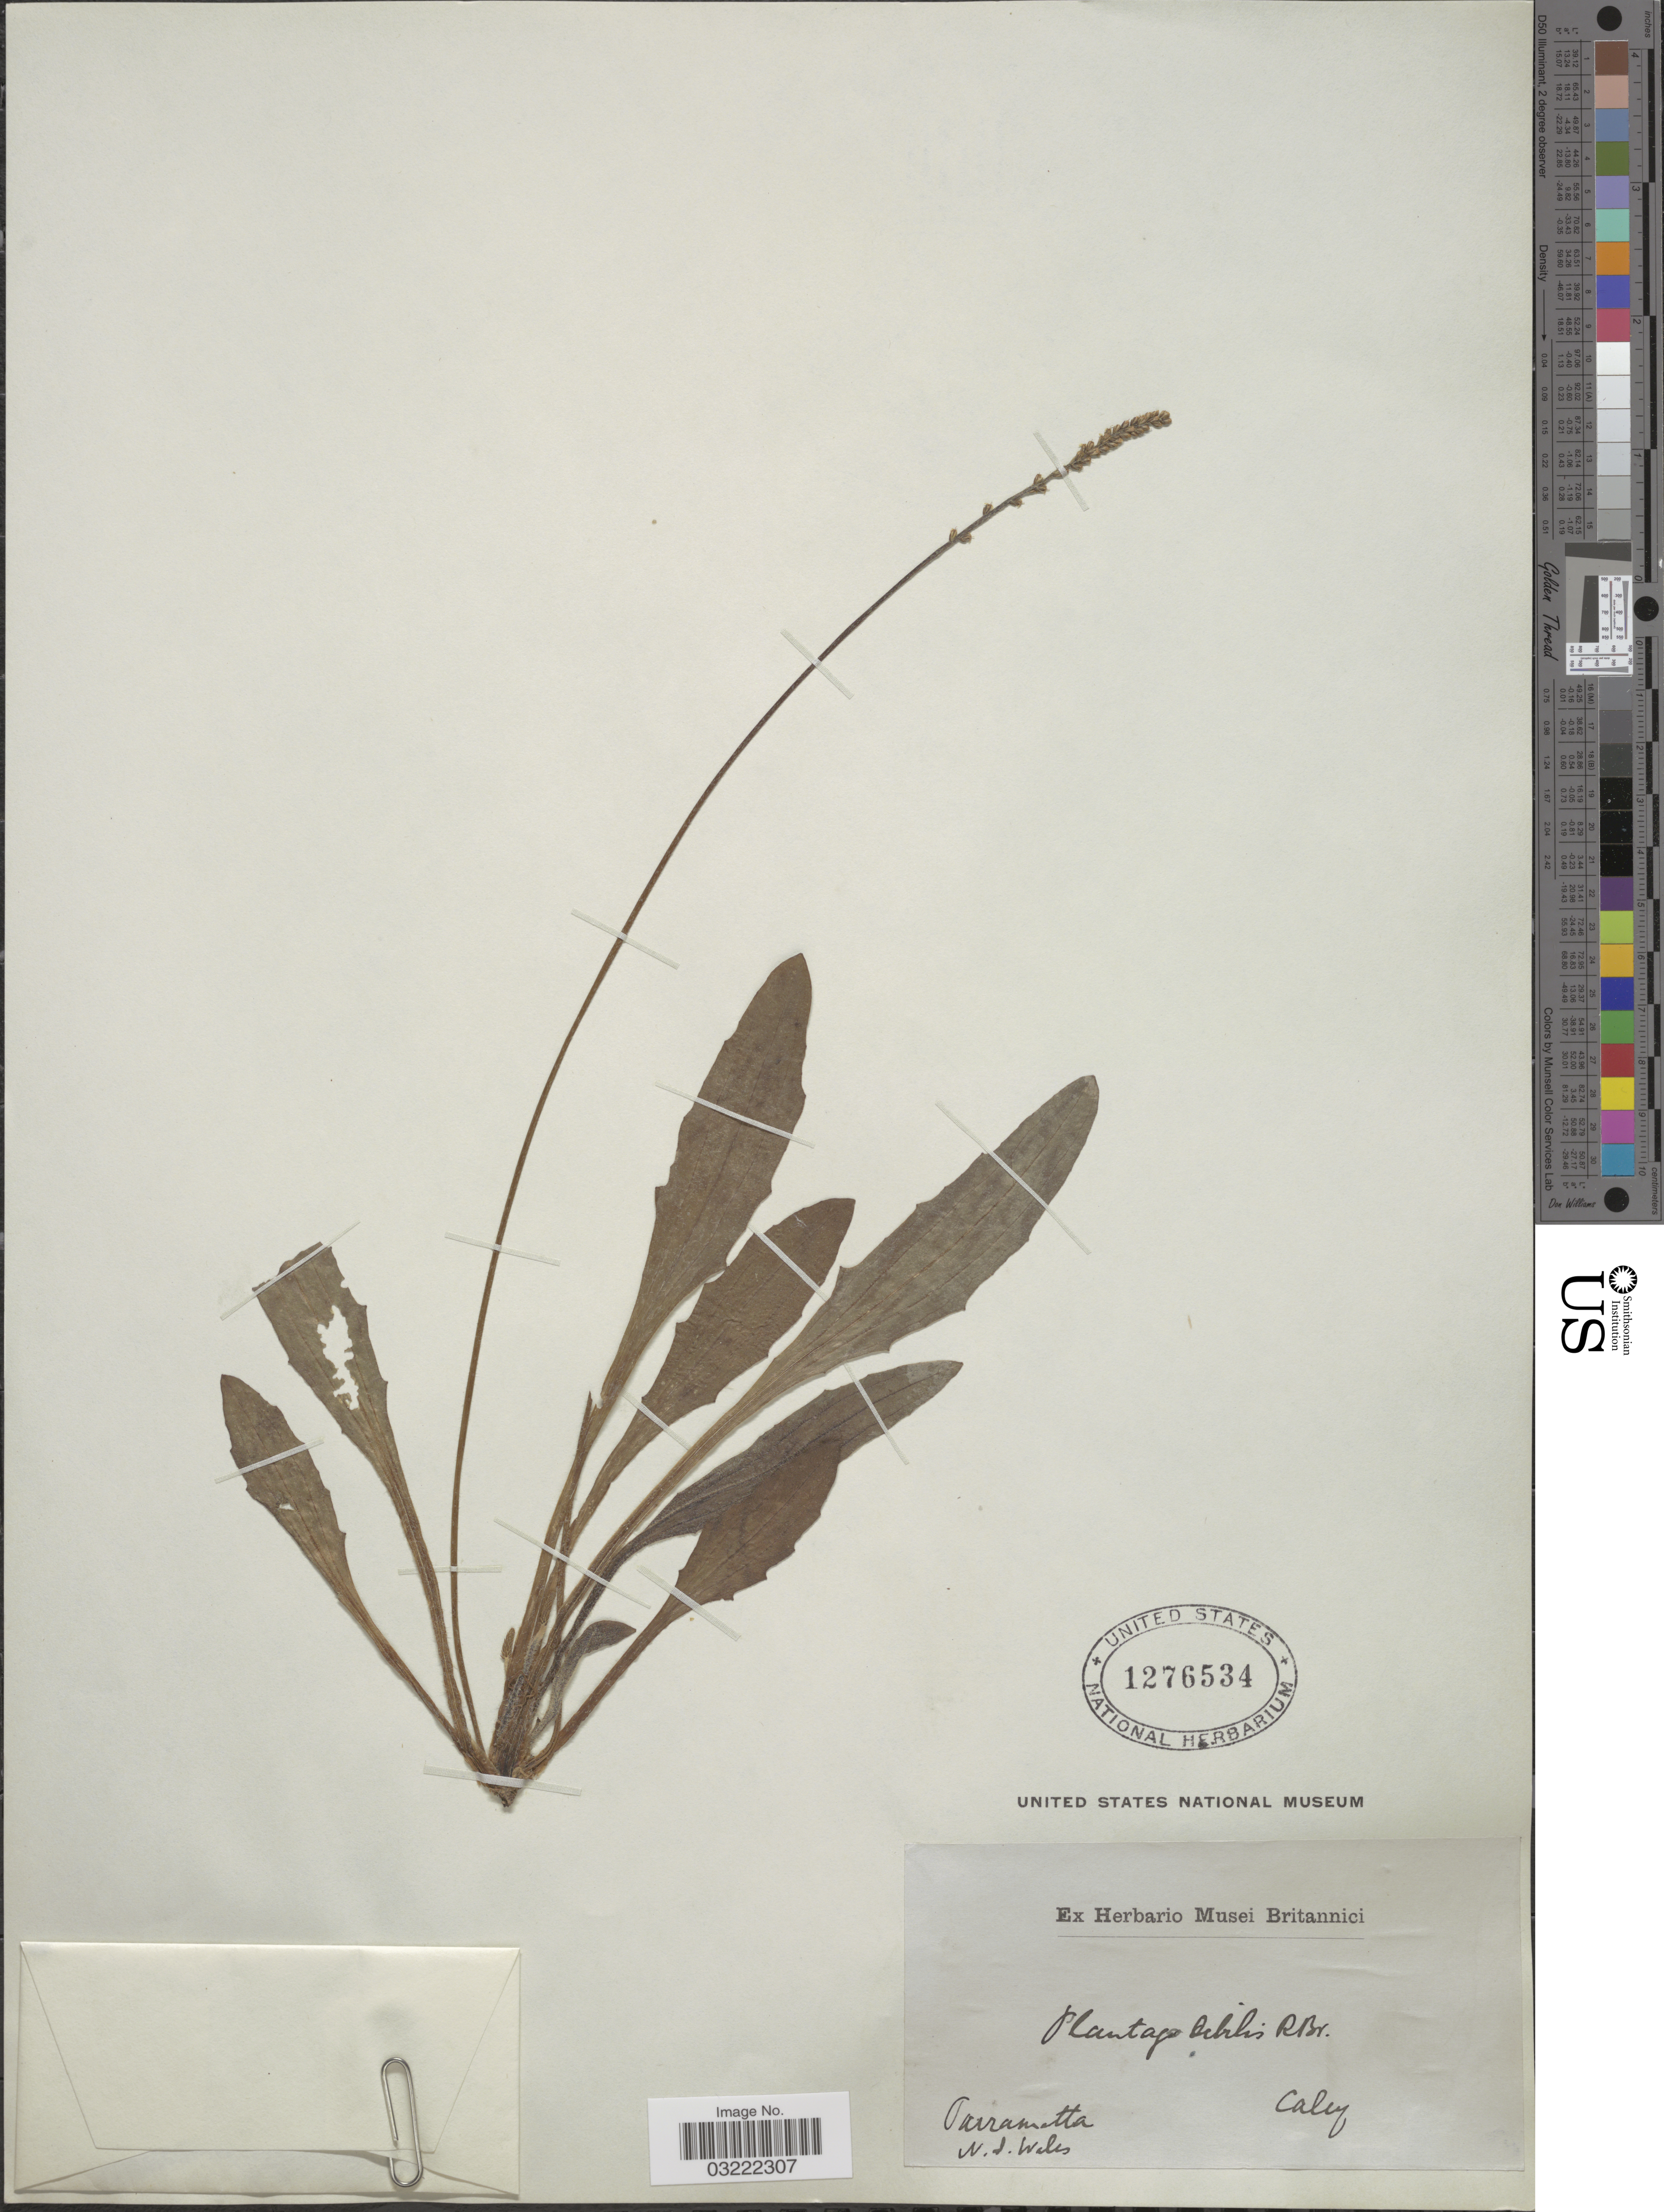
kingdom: Plantae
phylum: Tracheophyta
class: Magnoliopsida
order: Lamiales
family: Plantaginaceae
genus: Plantago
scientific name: Plantago debilis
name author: R. Br.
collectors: -. Caley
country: Australia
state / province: New South Wales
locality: Parrametta.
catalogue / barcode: US 1276534